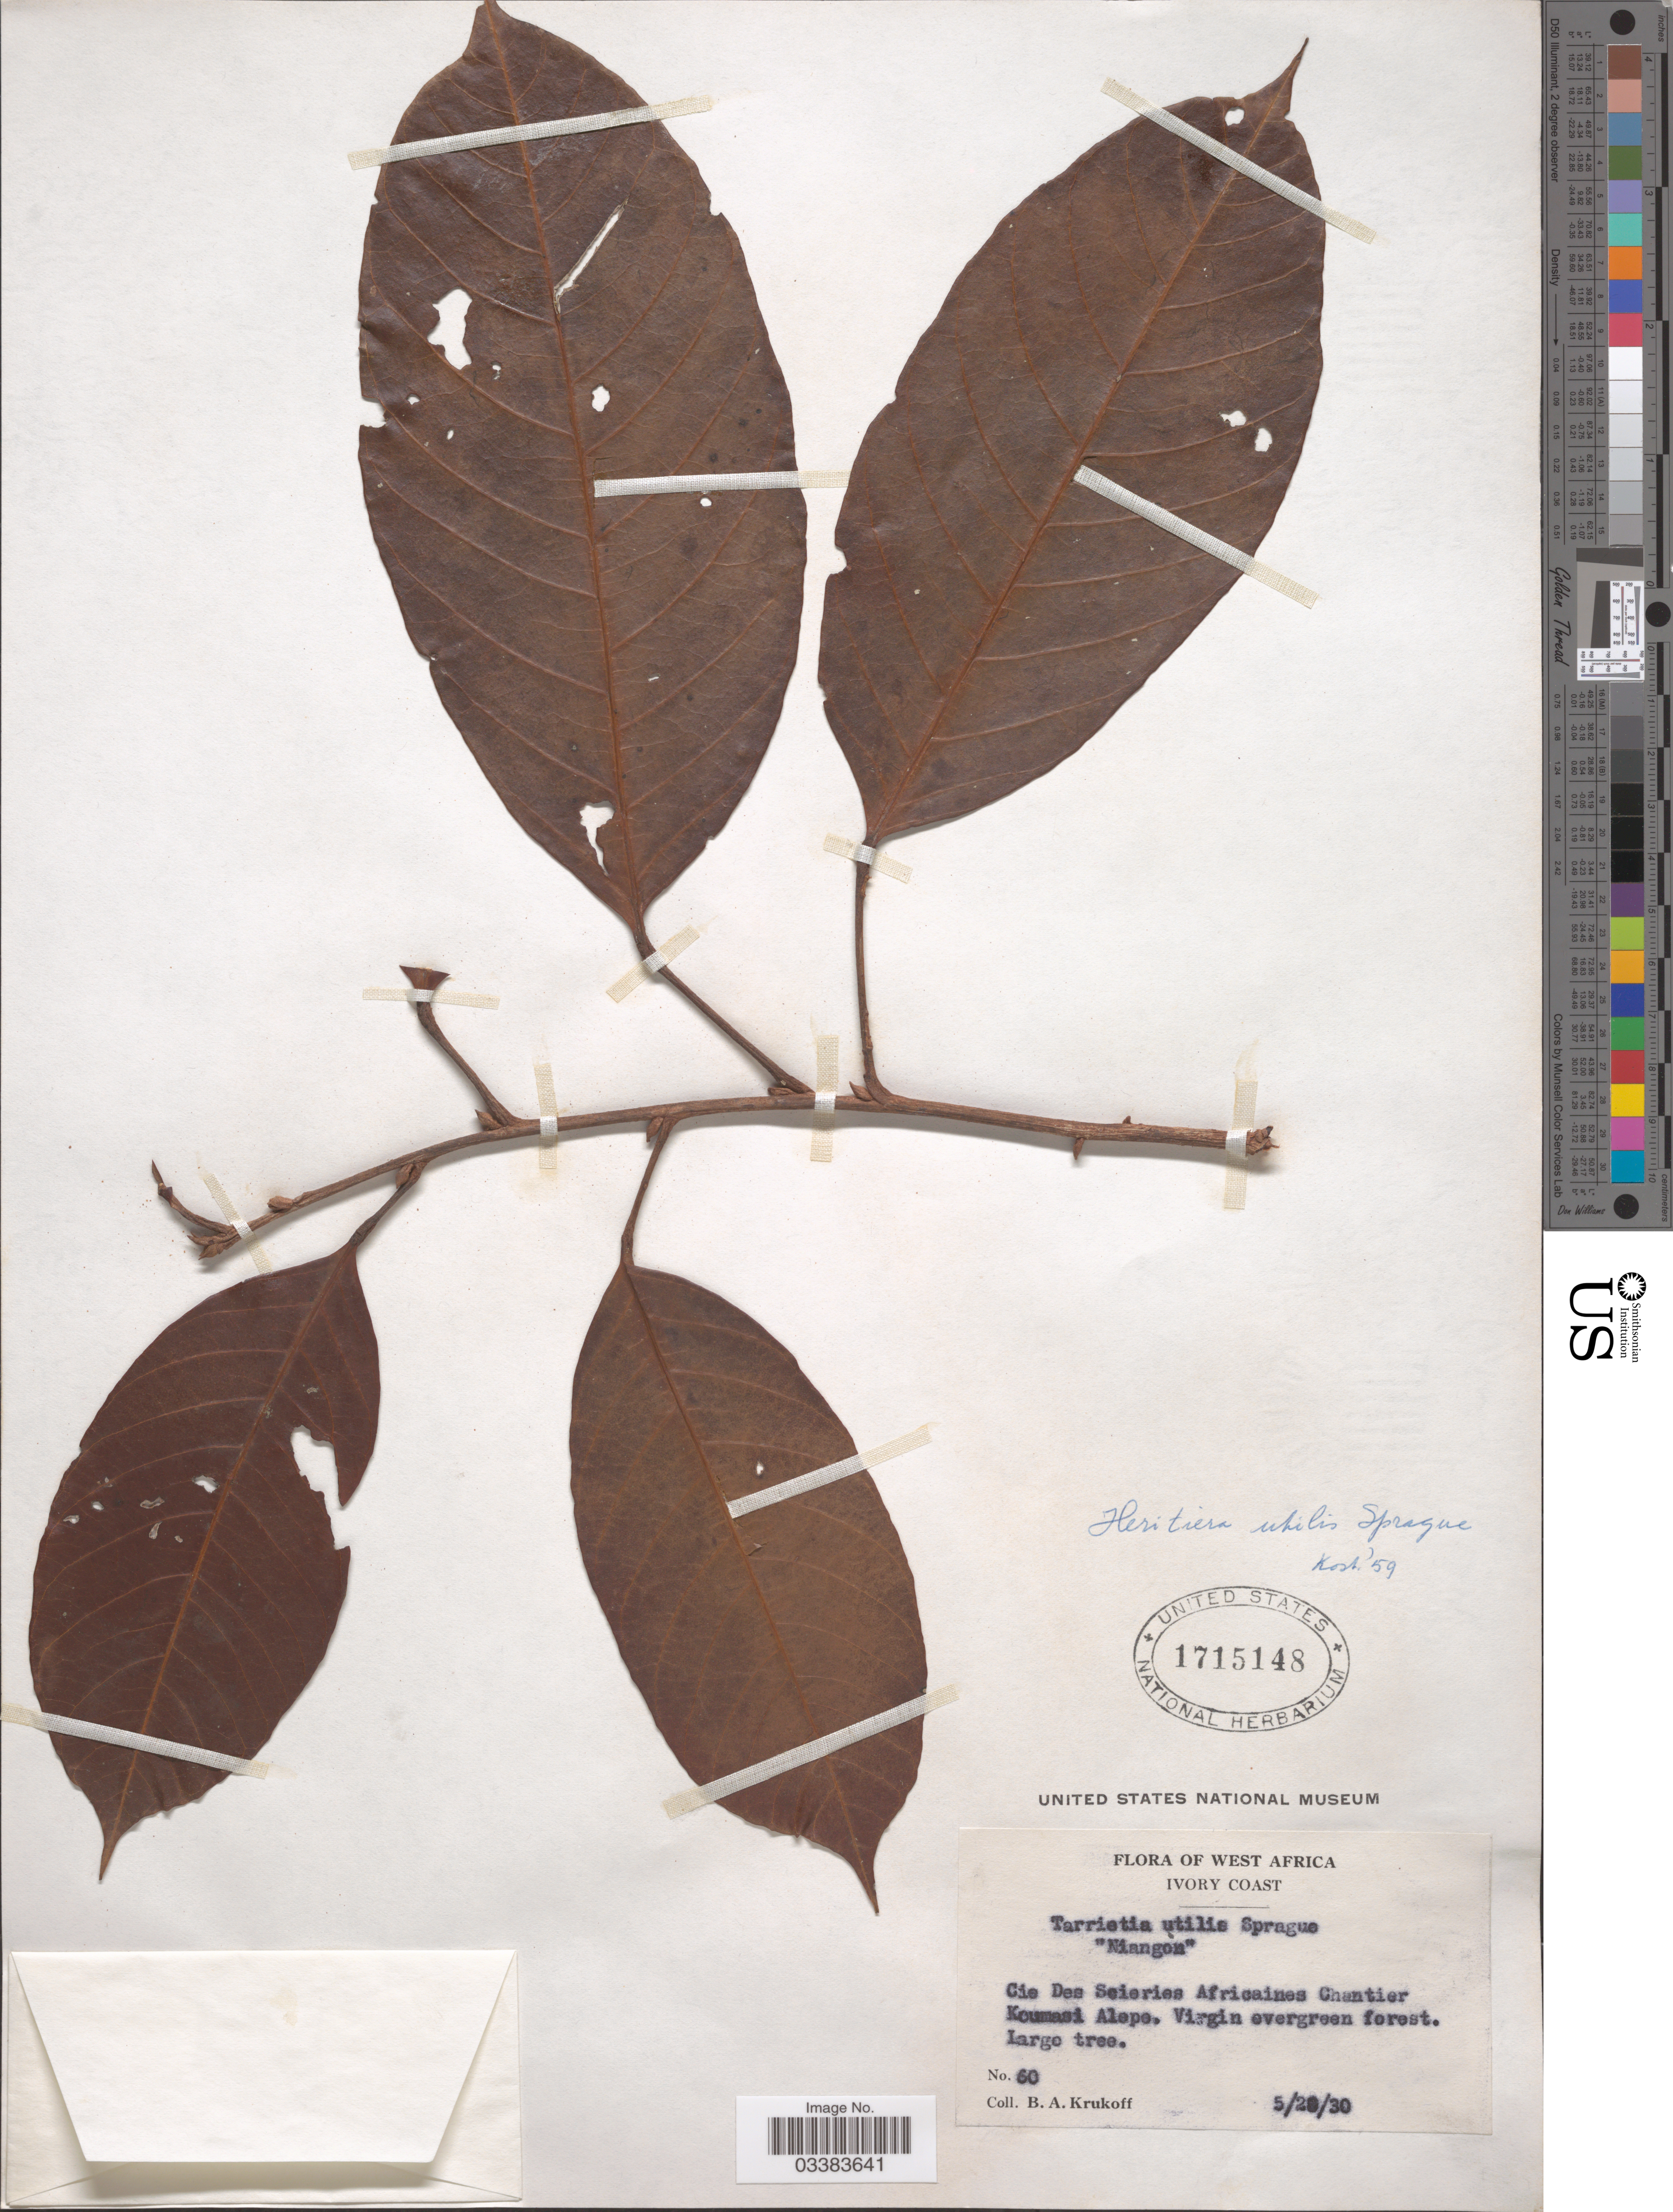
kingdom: Plantae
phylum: Tracheophyta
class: Magnoliopsida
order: Malvales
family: Malvaceae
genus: Heritiera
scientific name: Heritiera utilis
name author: (Sprague) Sprague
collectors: B. A. Krukoff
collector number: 60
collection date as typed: Transcribed d/m/y: 20/5/30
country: Ivory Coast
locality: West Africa. Cis Des Scieries Africaines Chantier Koumasi Alepe.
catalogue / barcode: US 1715148